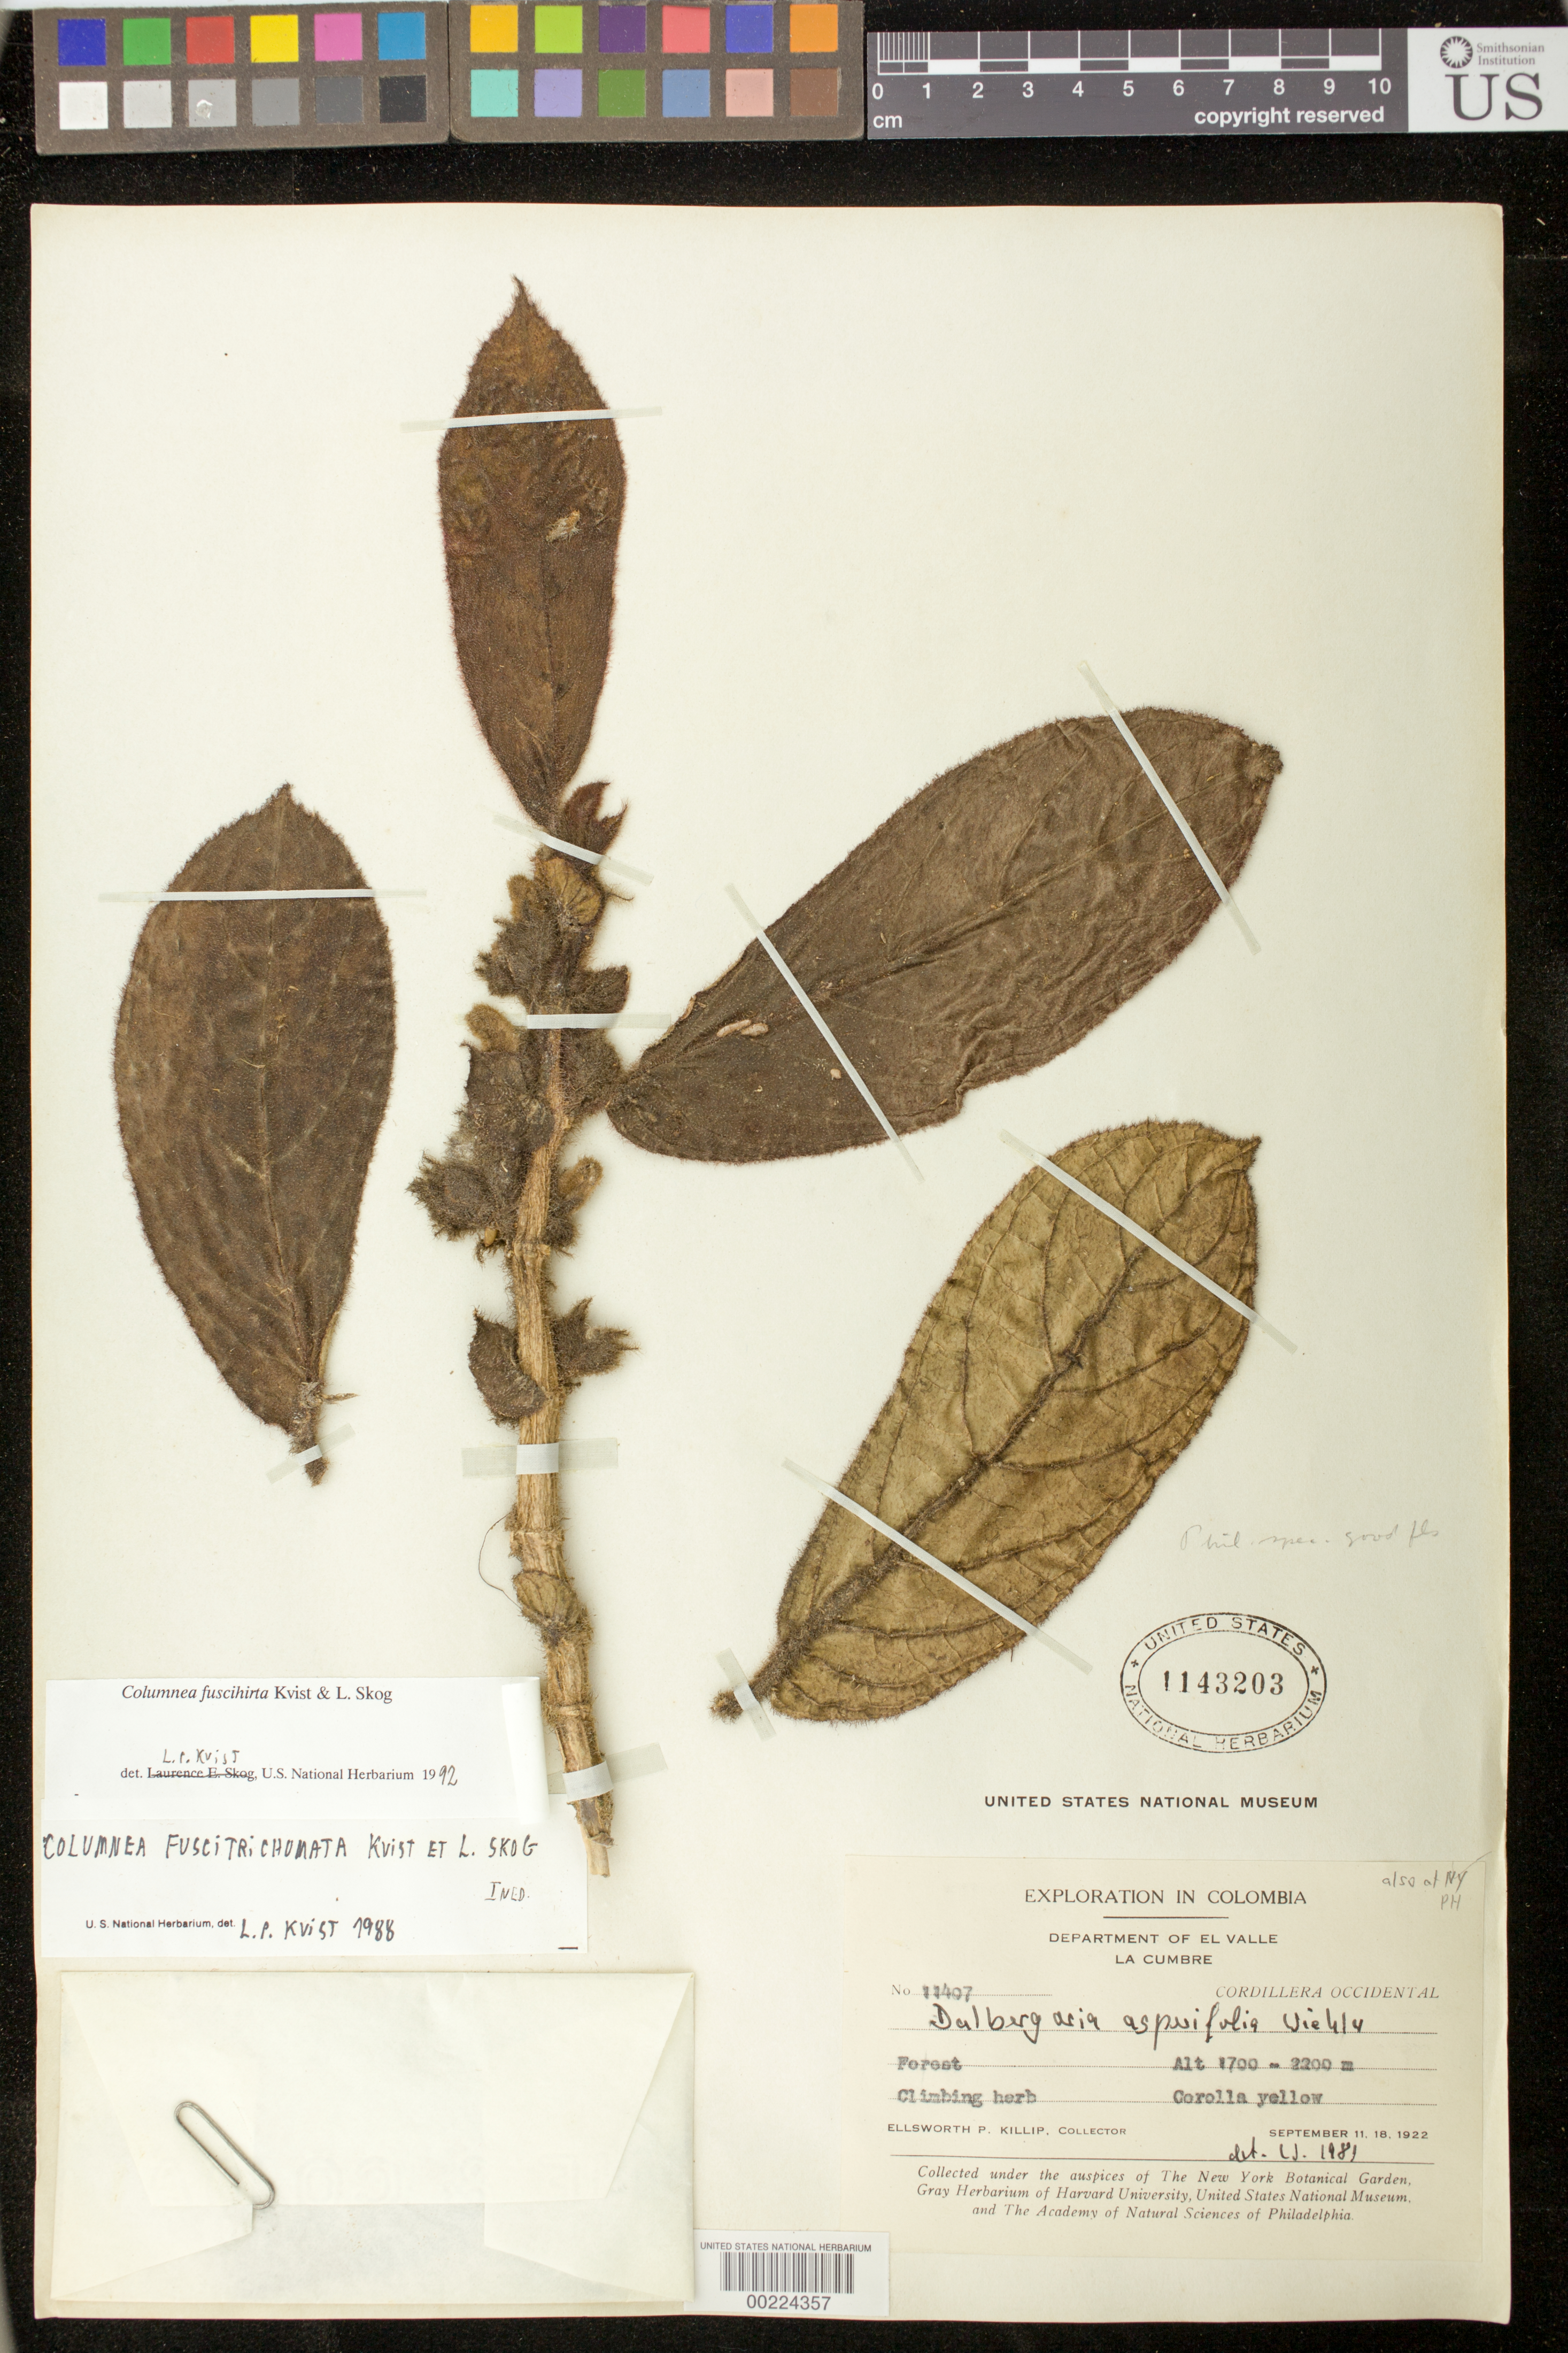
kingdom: Plantae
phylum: Tracheophyta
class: Magnoliopsida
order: Lamiales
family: Gesneriaceae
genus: Columnea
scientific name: Columnea fuscihirta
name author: L.P. Kvist & L.E. Skog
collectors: E. P. Killip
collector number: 11407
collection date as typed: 11-18 Sep 1922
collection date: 1922-09-11/1922-09-18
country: Colombia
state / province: Valle del Cauca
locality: La Cumbre, Cordillera Occidental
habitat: Forest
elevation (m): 1700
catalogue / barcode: US 1143203